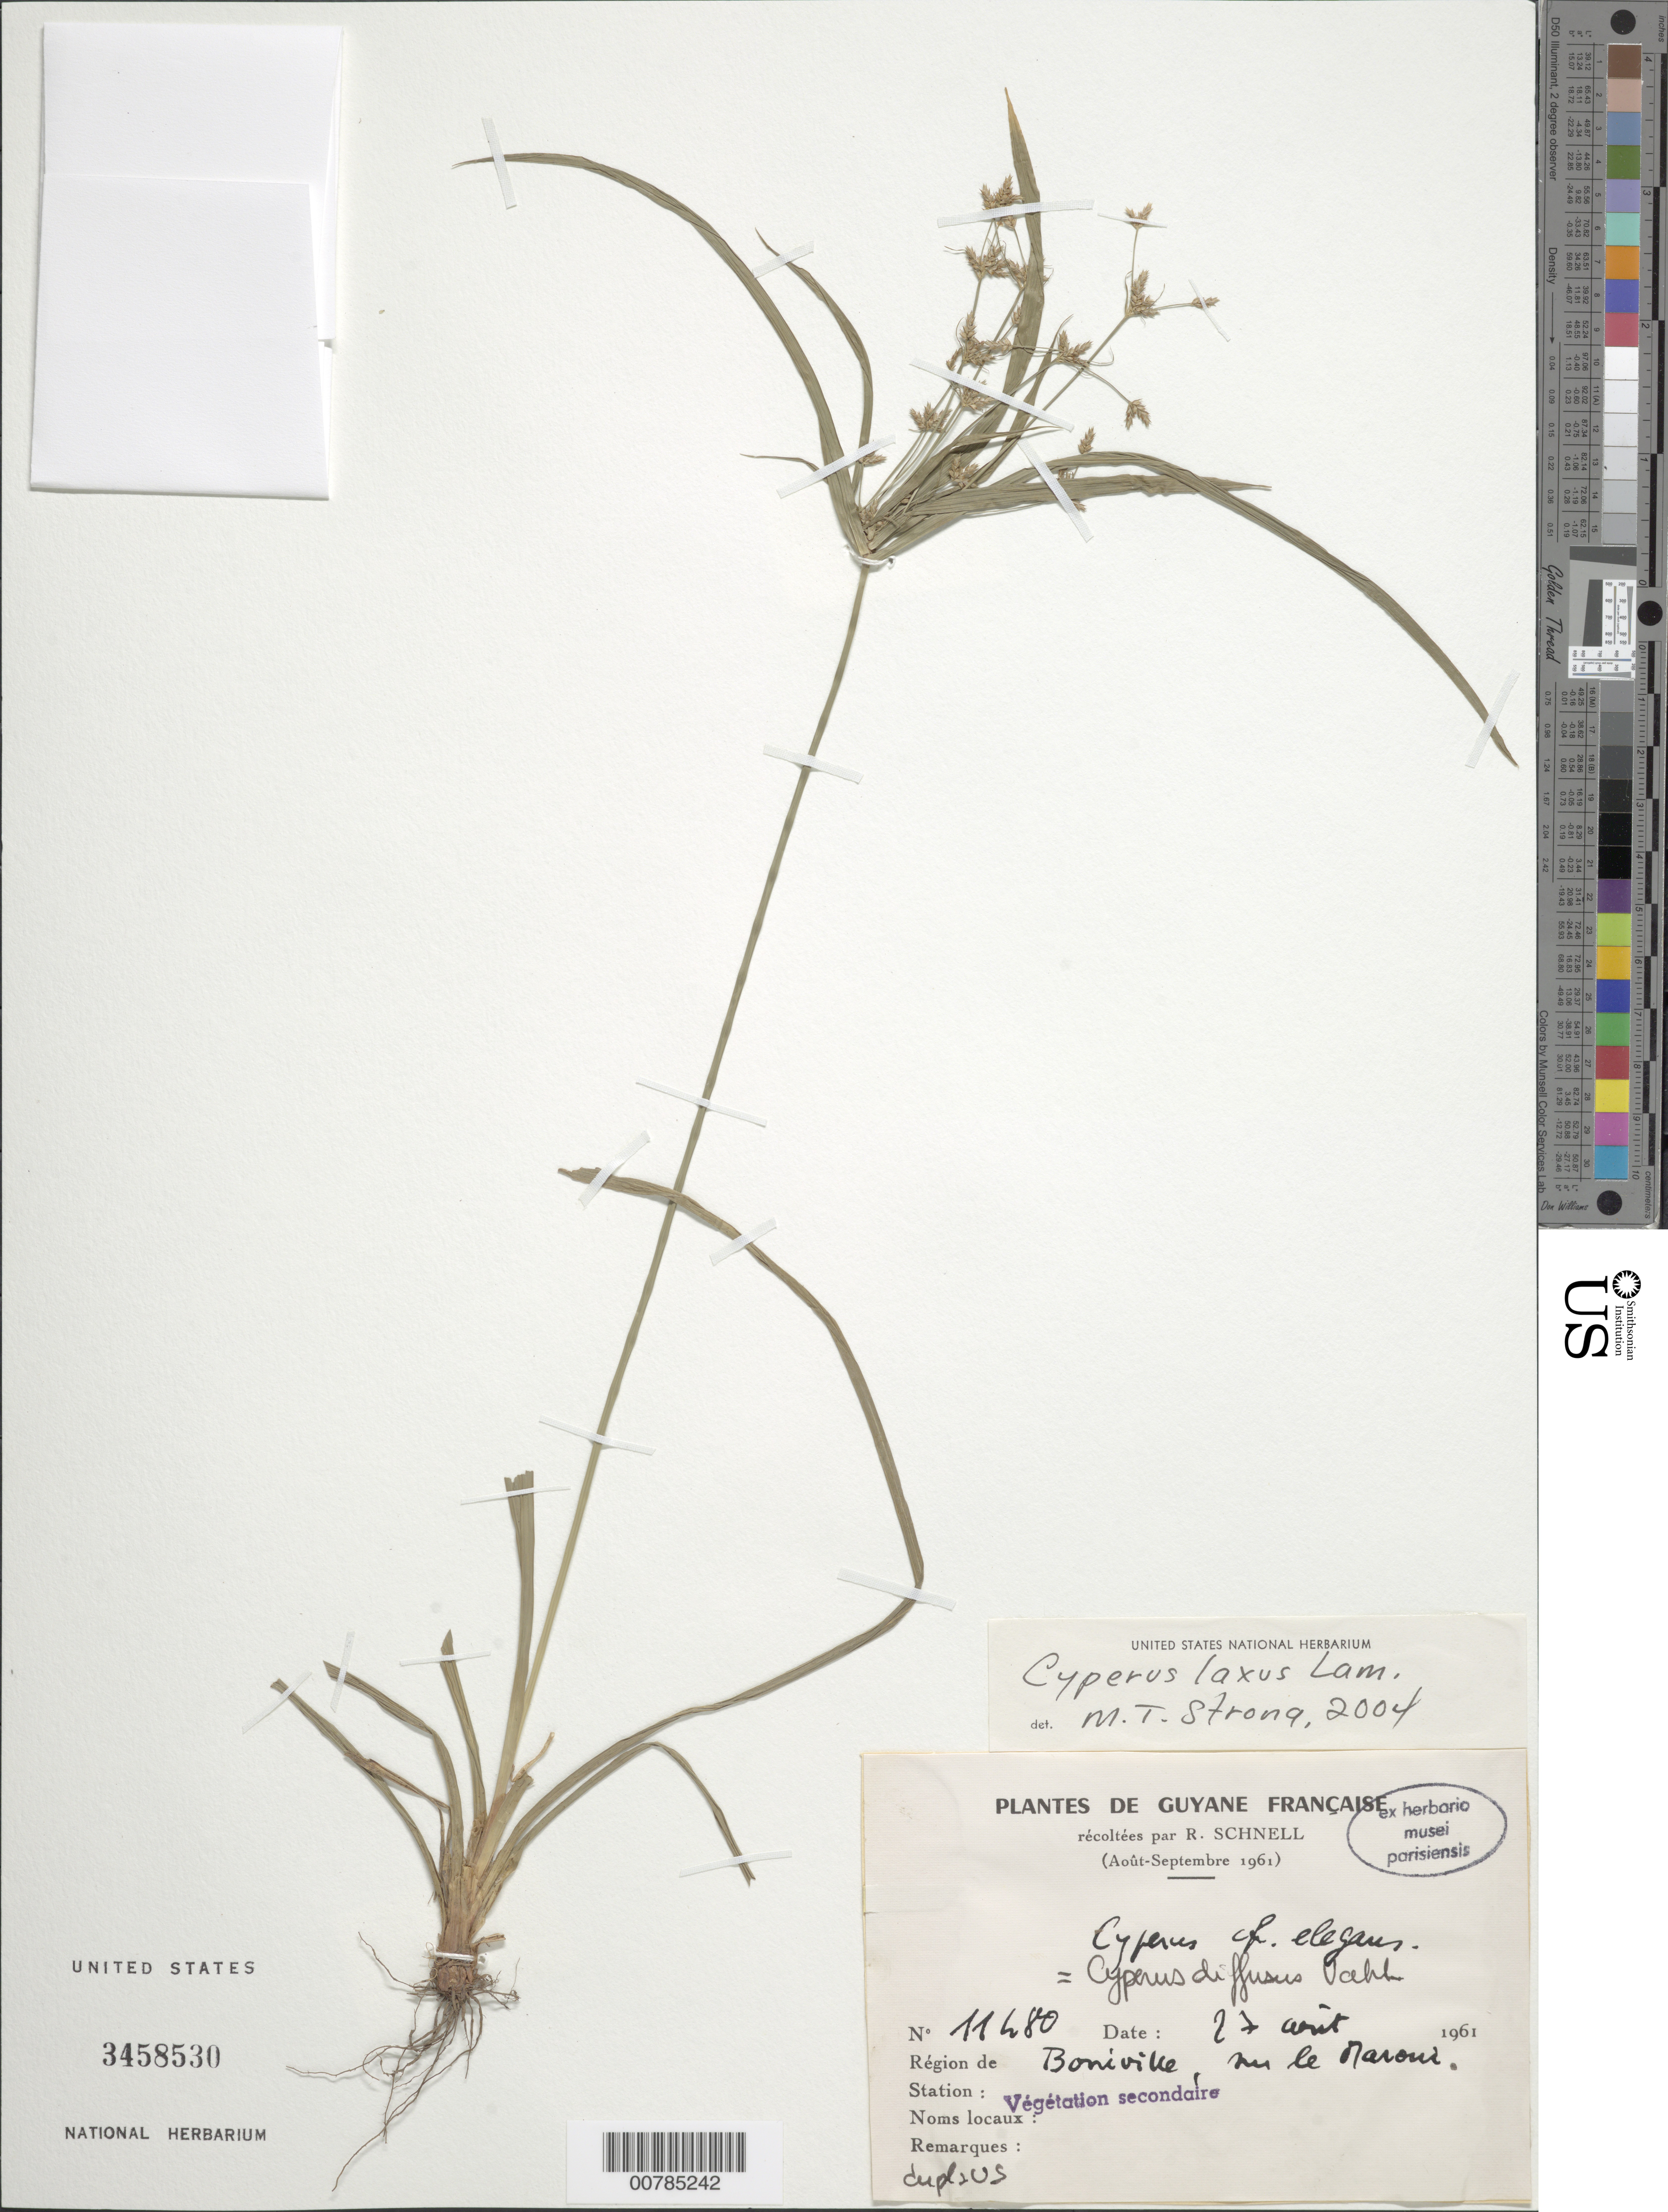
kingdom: Plantae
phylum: Tracheophyta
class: Liliopsida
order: Poales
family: Cyperaceae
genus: Cyperus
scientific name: Cyperus laxus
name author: Lam.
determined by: Strong, M. T., (US), Smithsonian Institution - National Museum of Natural History (UNITED STATES)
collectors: R. A. Schnell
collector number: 11480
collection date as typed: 27-Aug-61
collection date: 1961-08-27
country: French Guiana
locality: Boniville, sur le Maroni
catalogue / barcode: US 3458530